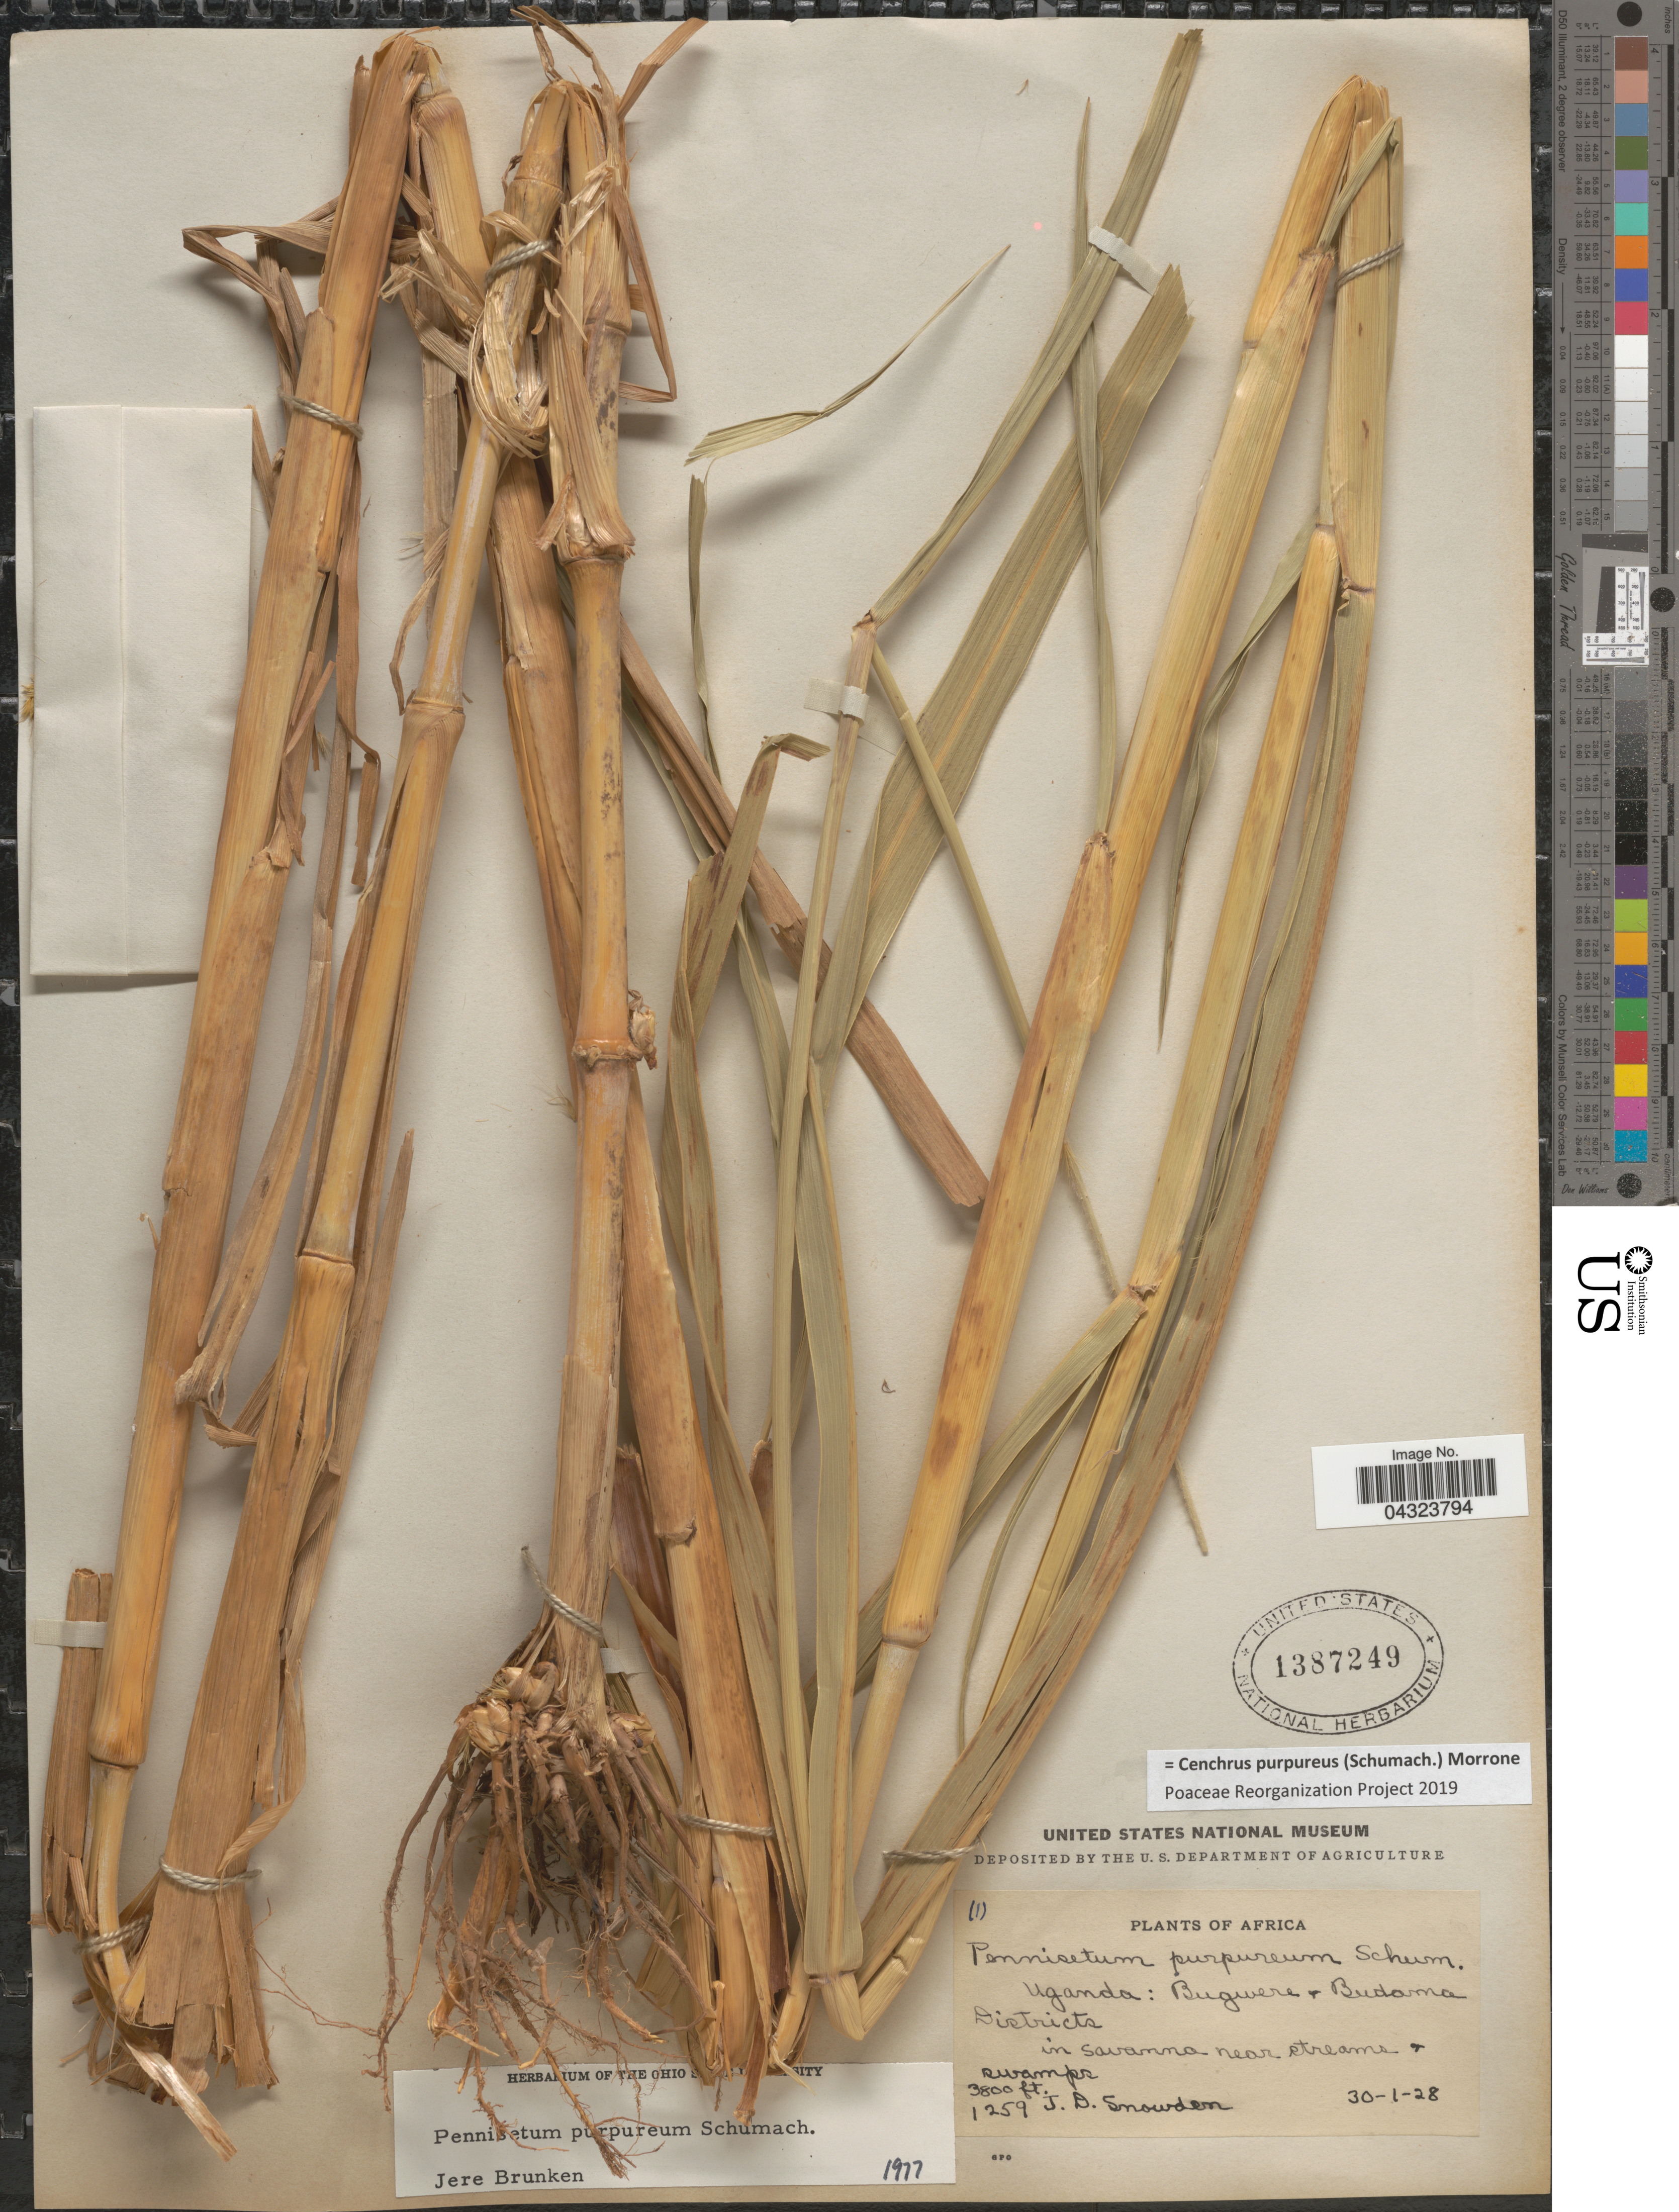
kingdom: Plantae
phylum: Tracheophyta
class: Liliopsida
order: Poales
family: Poaceae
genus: Cenchrus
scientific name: Cenchrus purpureus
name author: (Schumach.) Morrone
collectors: J. Snowden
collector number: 1259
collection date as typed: Transcribed d/m/y: 30/1/28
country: Uganda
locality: Bugwere & Budama Districts.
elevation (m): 1158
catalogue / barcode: US 1387249